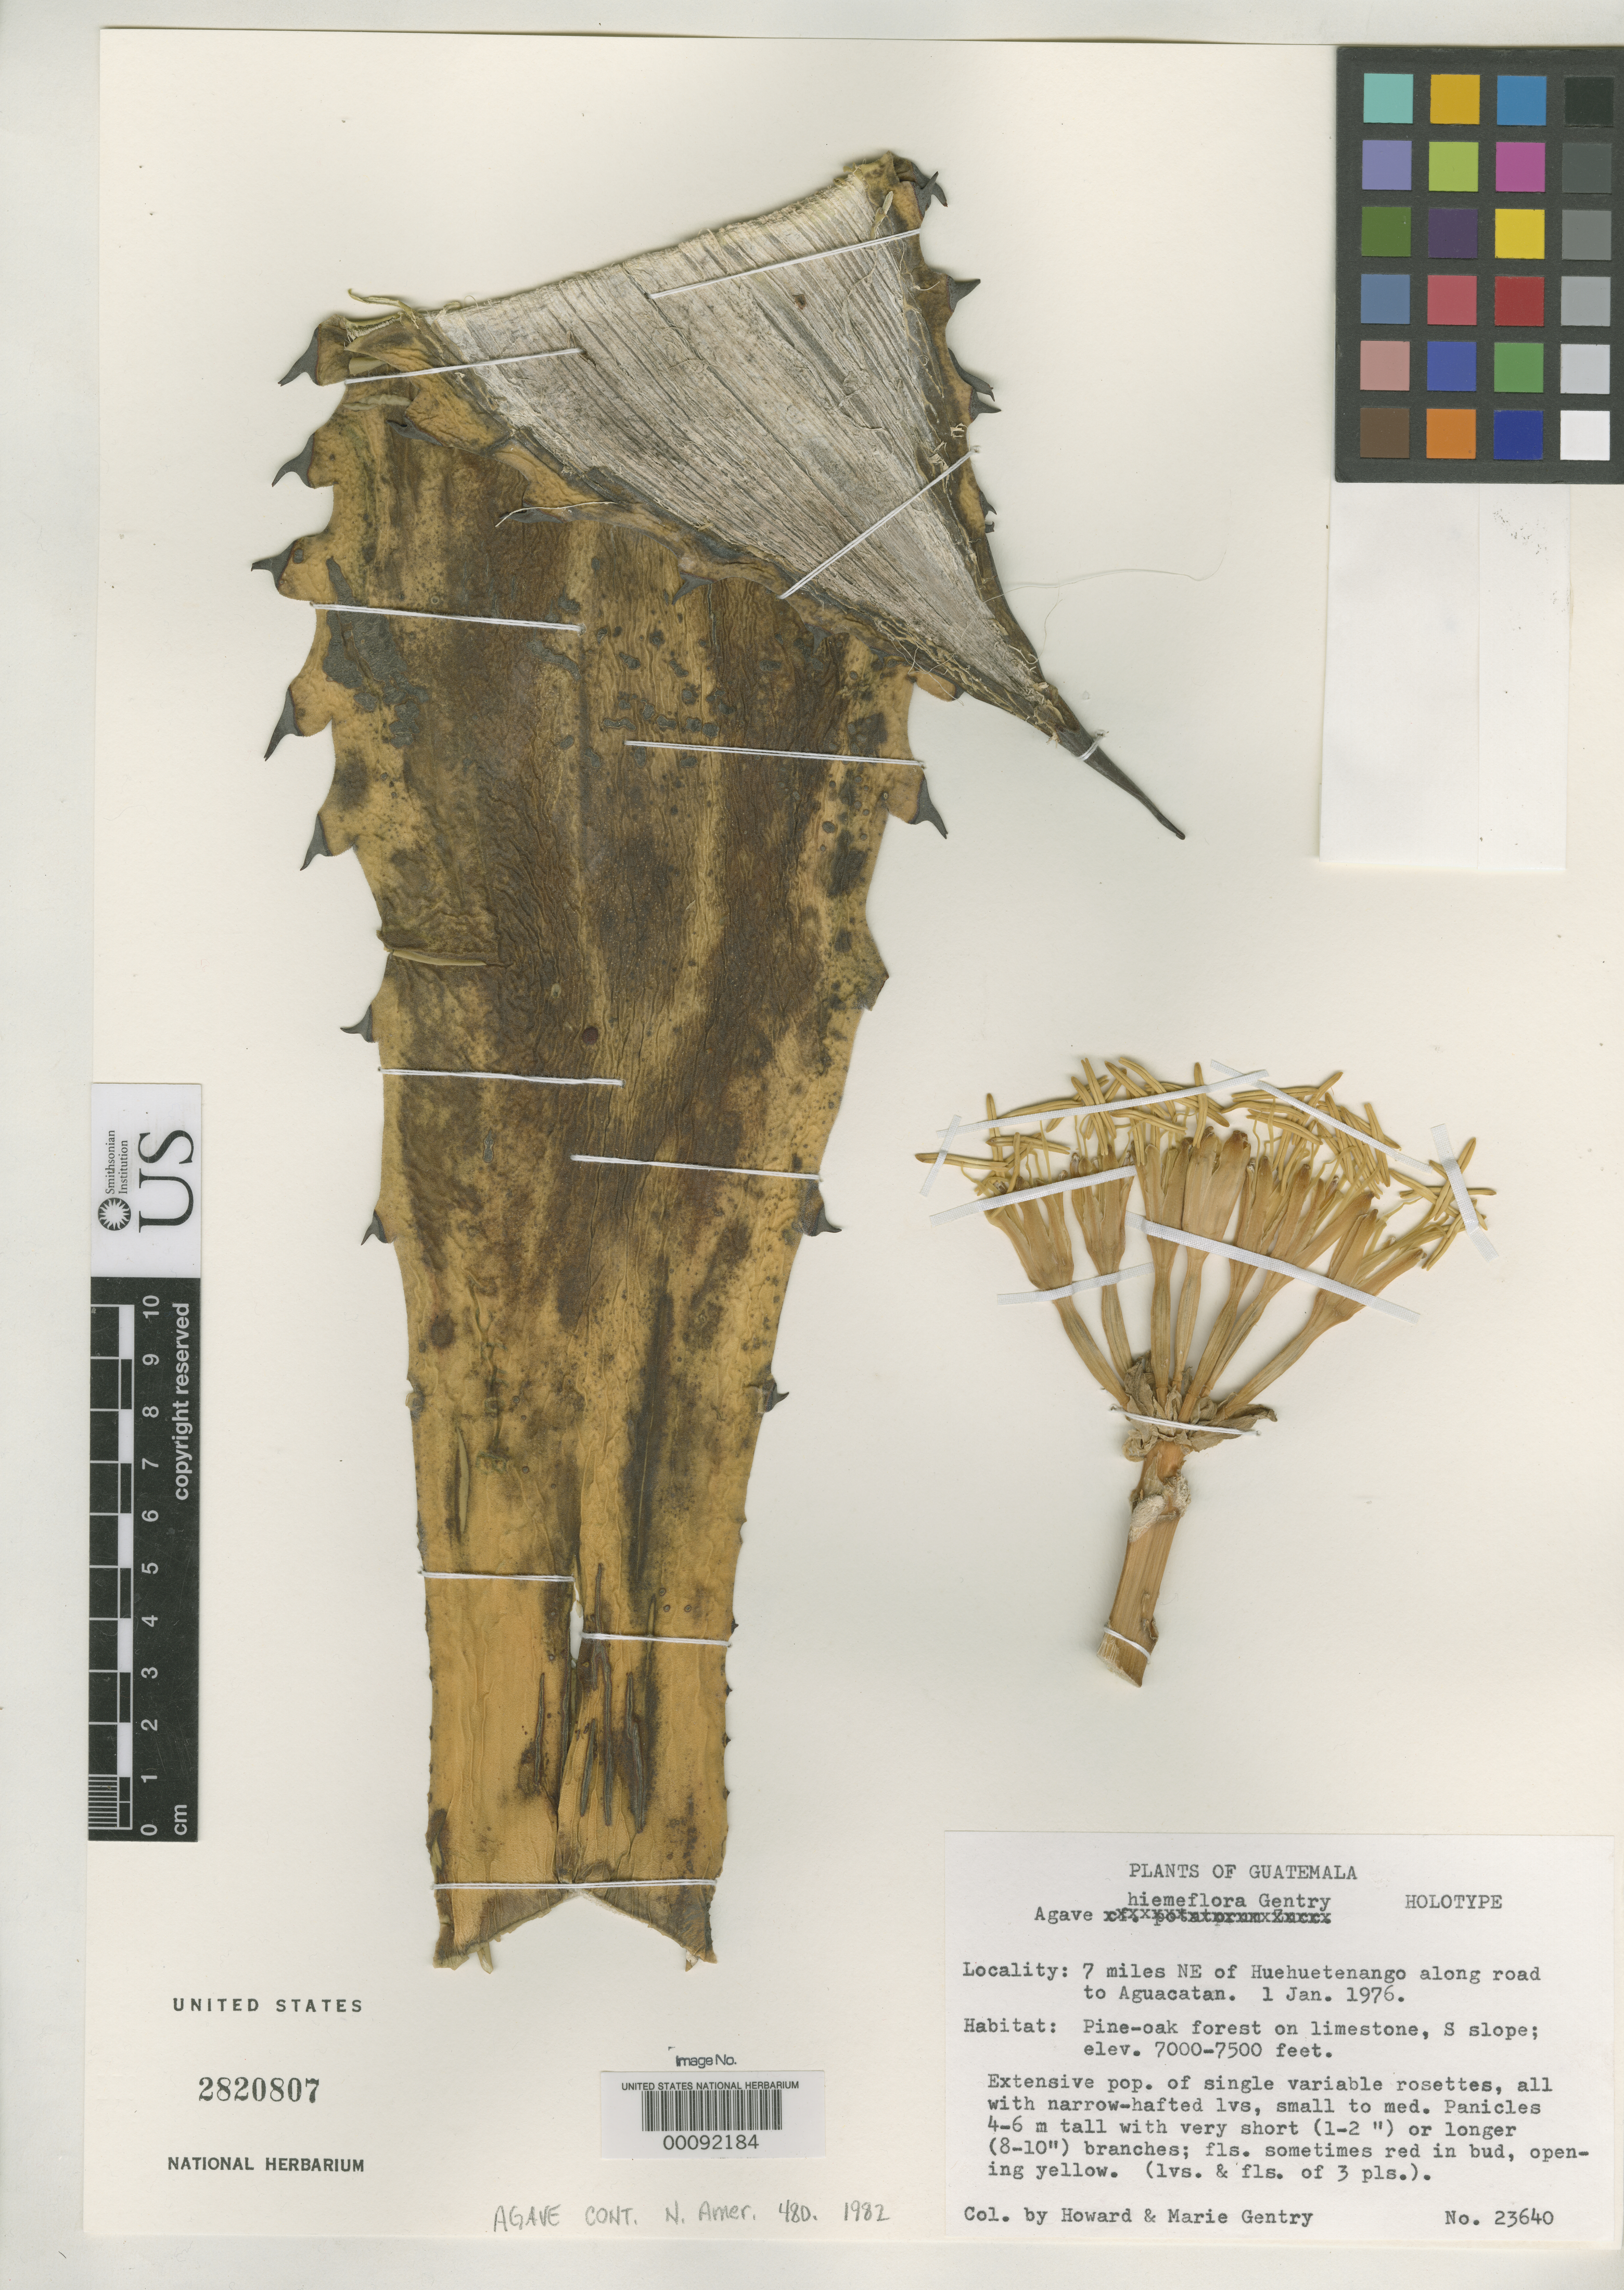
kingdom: Plantae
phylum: Tracheophyta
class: Liliopsida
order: Asparagales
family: Asparagaceae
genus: Agave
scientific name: Agave hiemeflora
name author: Gentry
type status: Holotype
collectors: H. S. Gentry & M. Gentry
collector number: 23640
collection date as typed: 01 Jan 1976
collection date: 1976-01-01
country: Guatemala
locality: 7 mi NE of Huehuetenango along road to Aguacatan.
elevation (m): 2134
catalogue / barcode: US 2820807